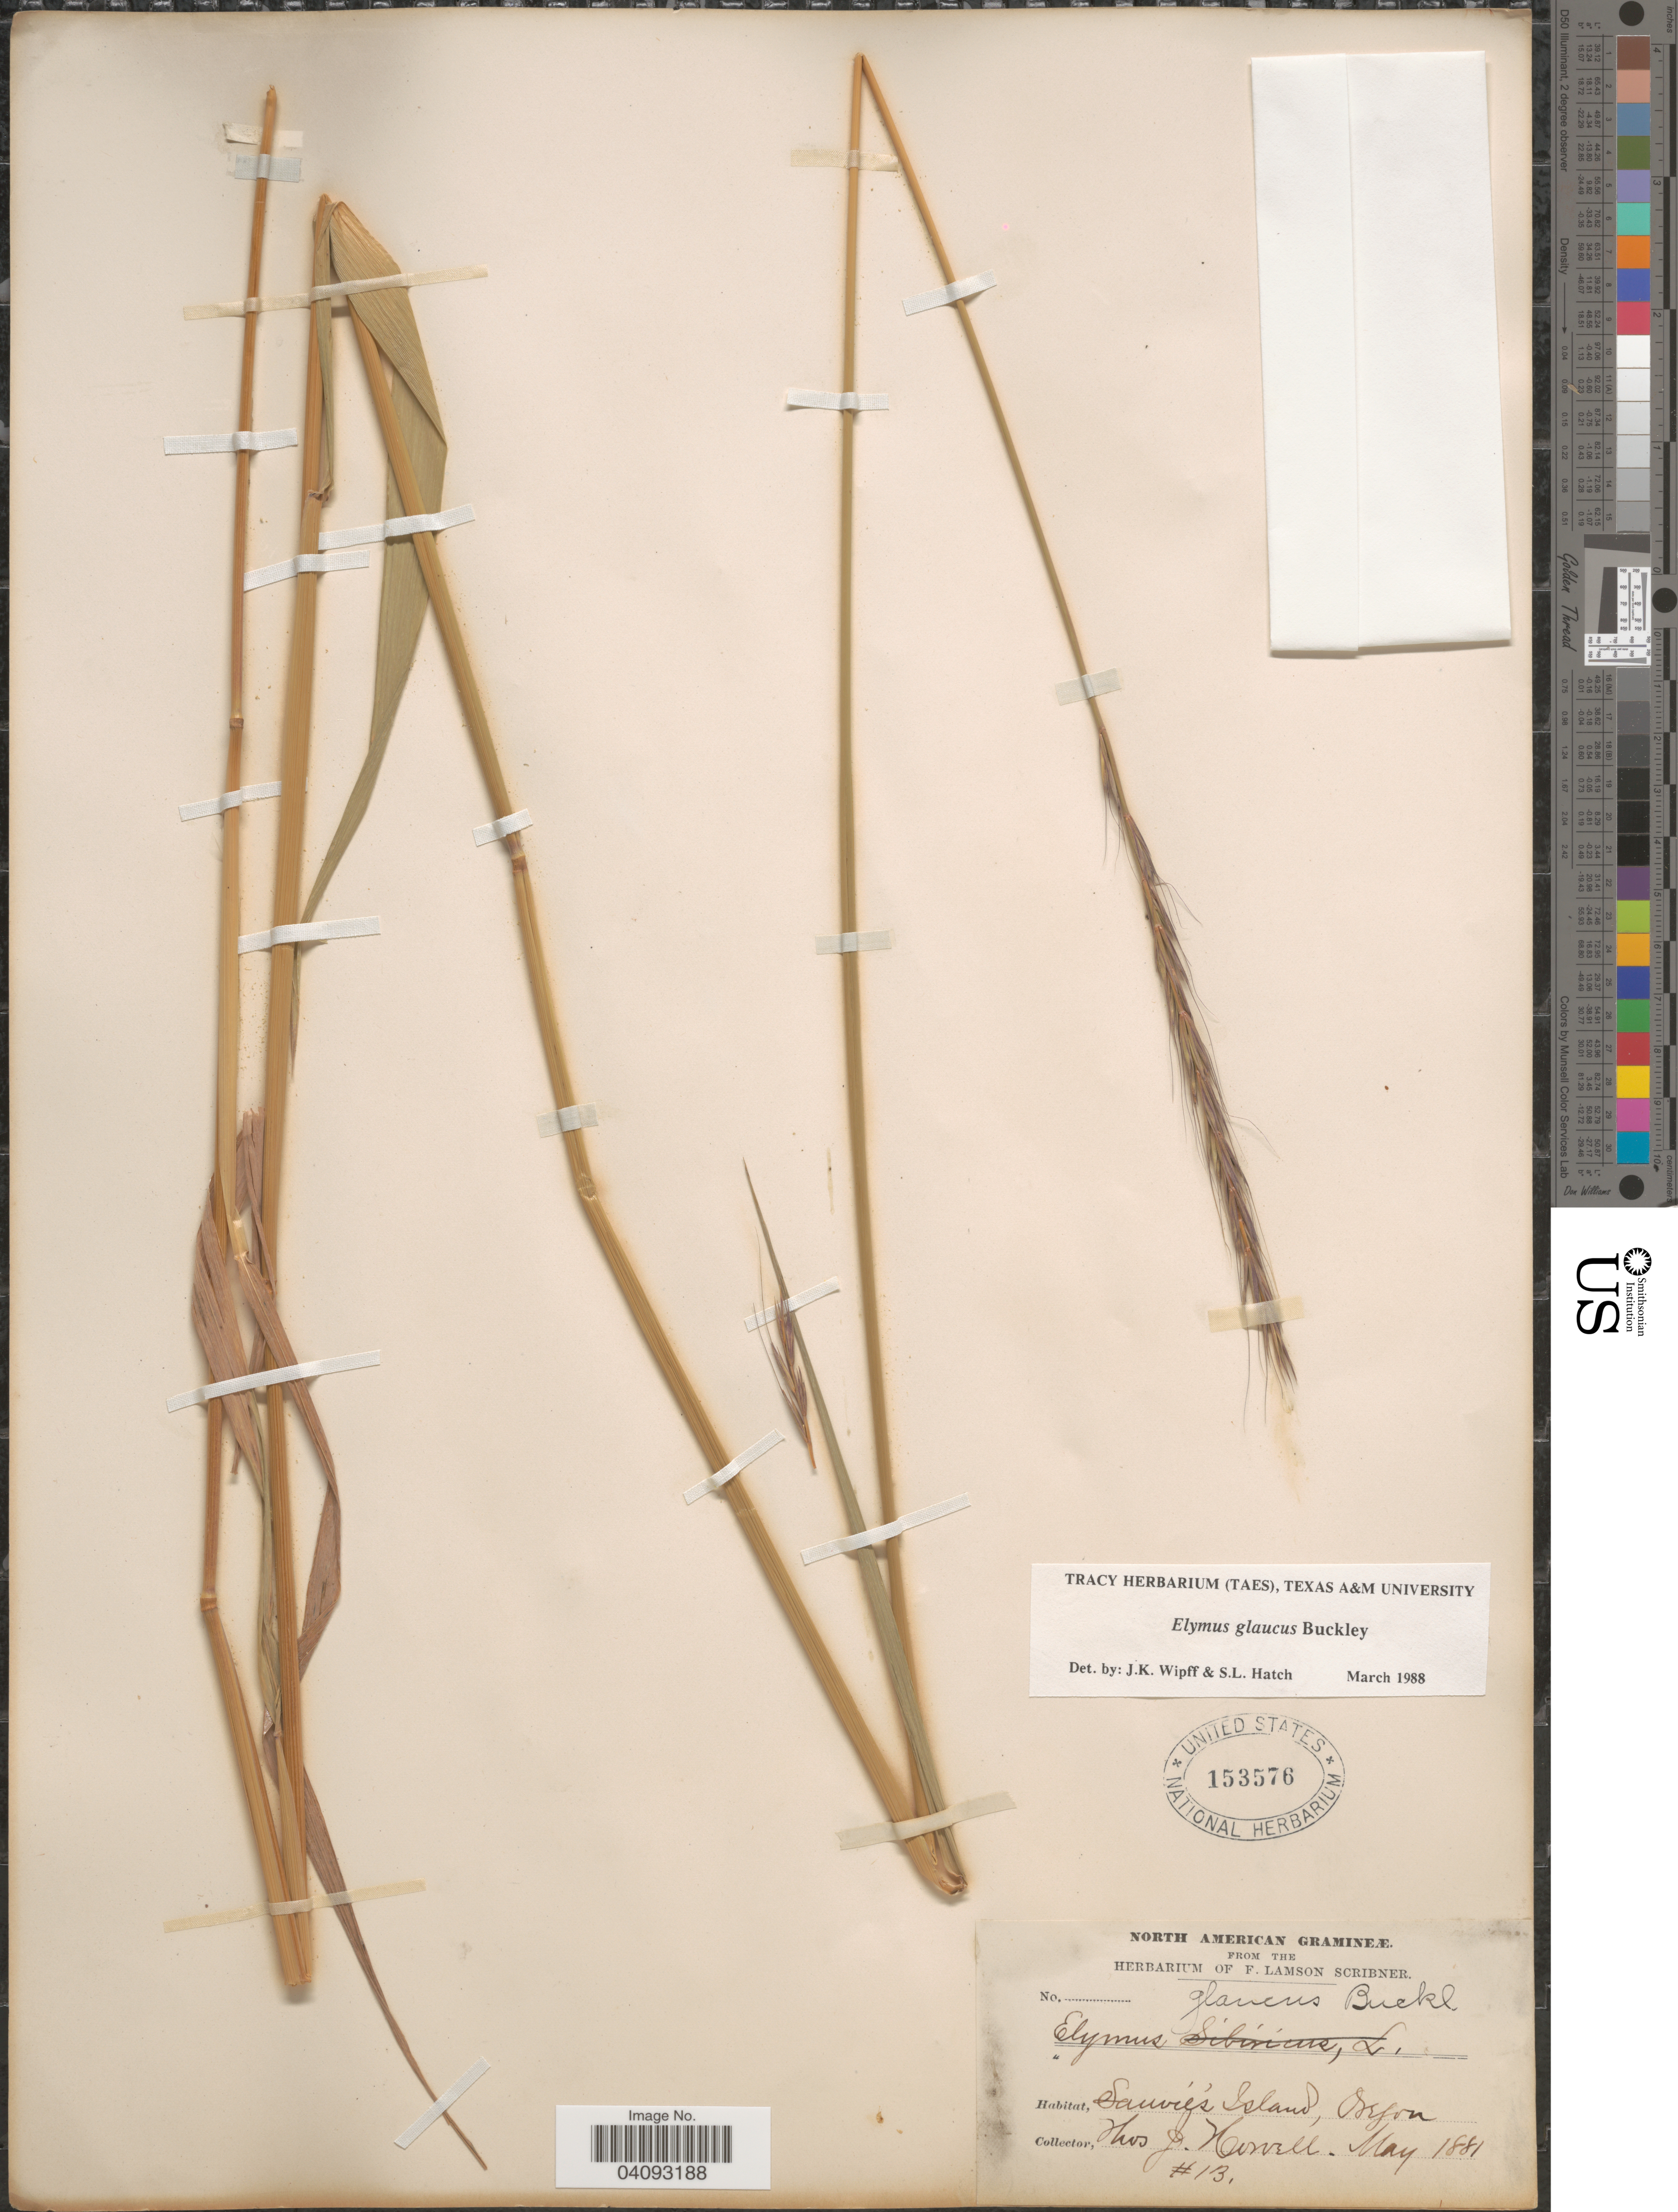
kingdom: Plantae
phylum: Tracheophyta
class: Liliopsida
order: Poales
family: Poaceae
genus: Elymus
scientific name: Elymus glaucus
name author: Buckley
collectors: T. J. Howell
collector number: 13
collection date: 1881-05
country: United States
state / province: Oregon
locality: Sauvie's Island.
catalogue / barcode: US 153576